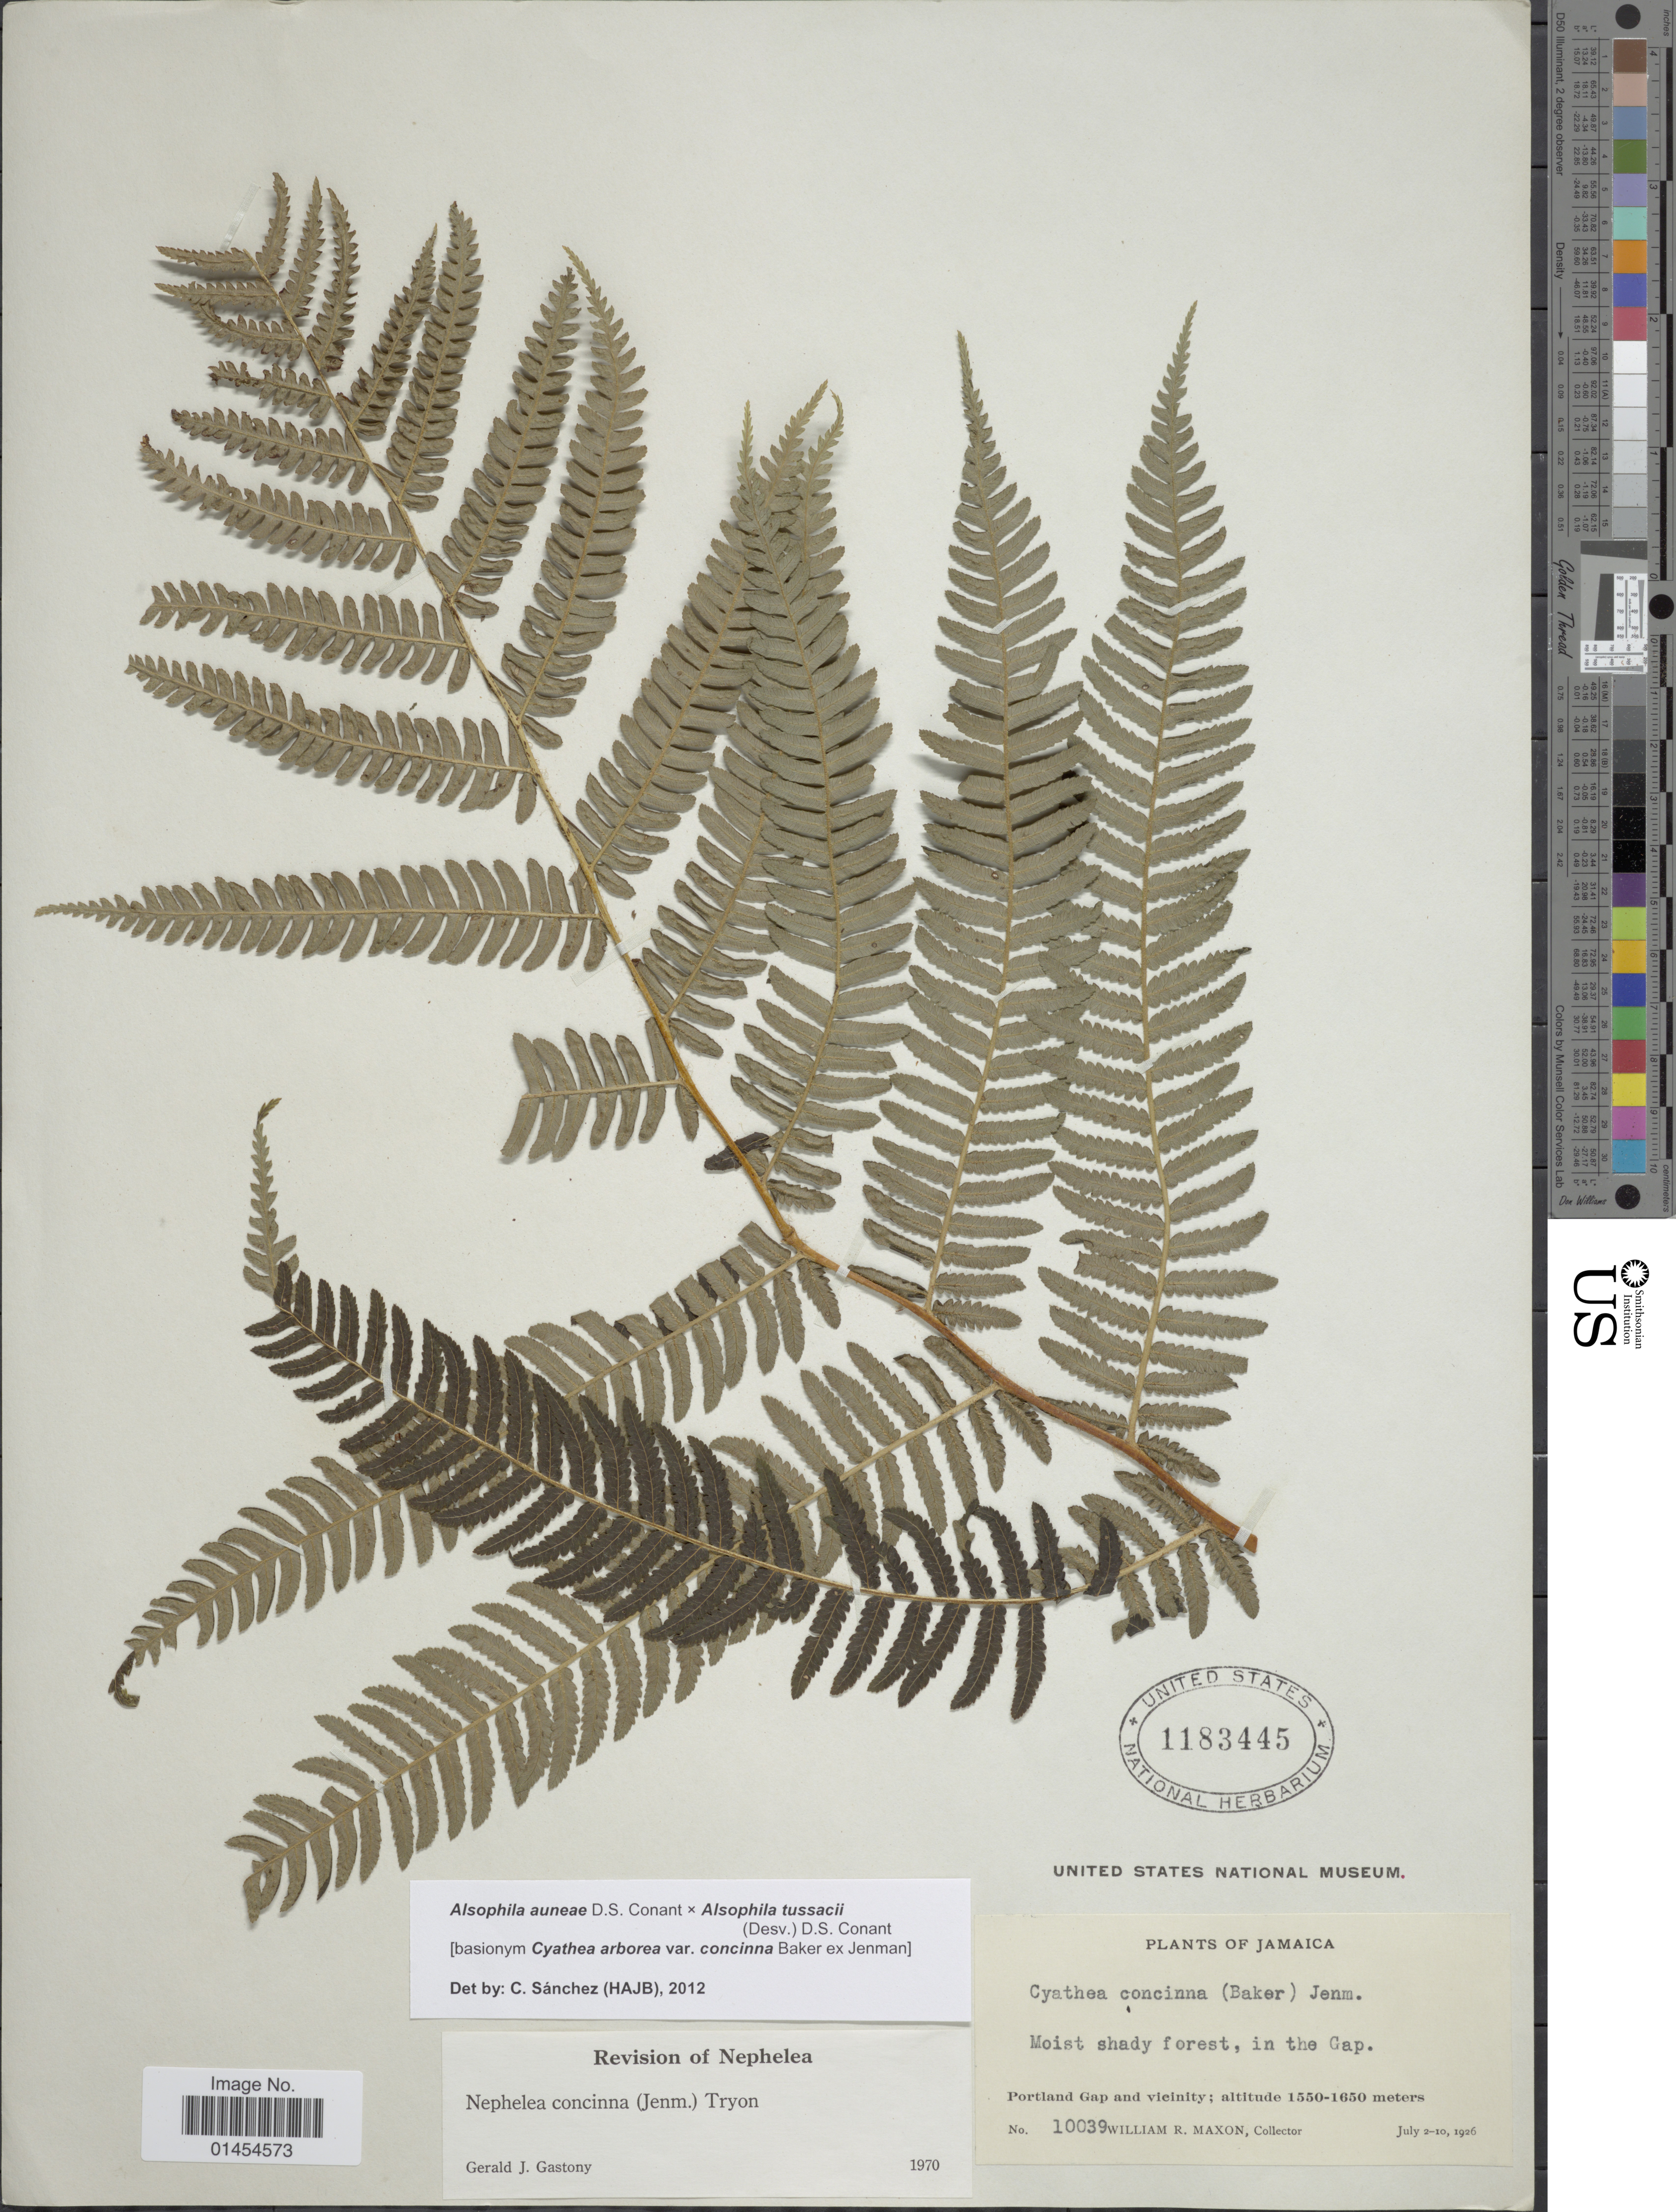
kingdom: Plantae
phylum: Tracheophyta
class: Polypodiopsida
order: Cyatheales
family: Cyatheaceae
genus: Alsophila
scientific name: Alsophila auneae x A. tussacii (Desv.) D.S. Conant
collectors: W. R. Maxon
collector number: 10039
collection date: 1926-07-02/1926-07-10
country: Jamaica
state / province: Portland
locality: Portland Gap and vicinity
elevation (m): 1550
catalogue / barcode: US 1183445